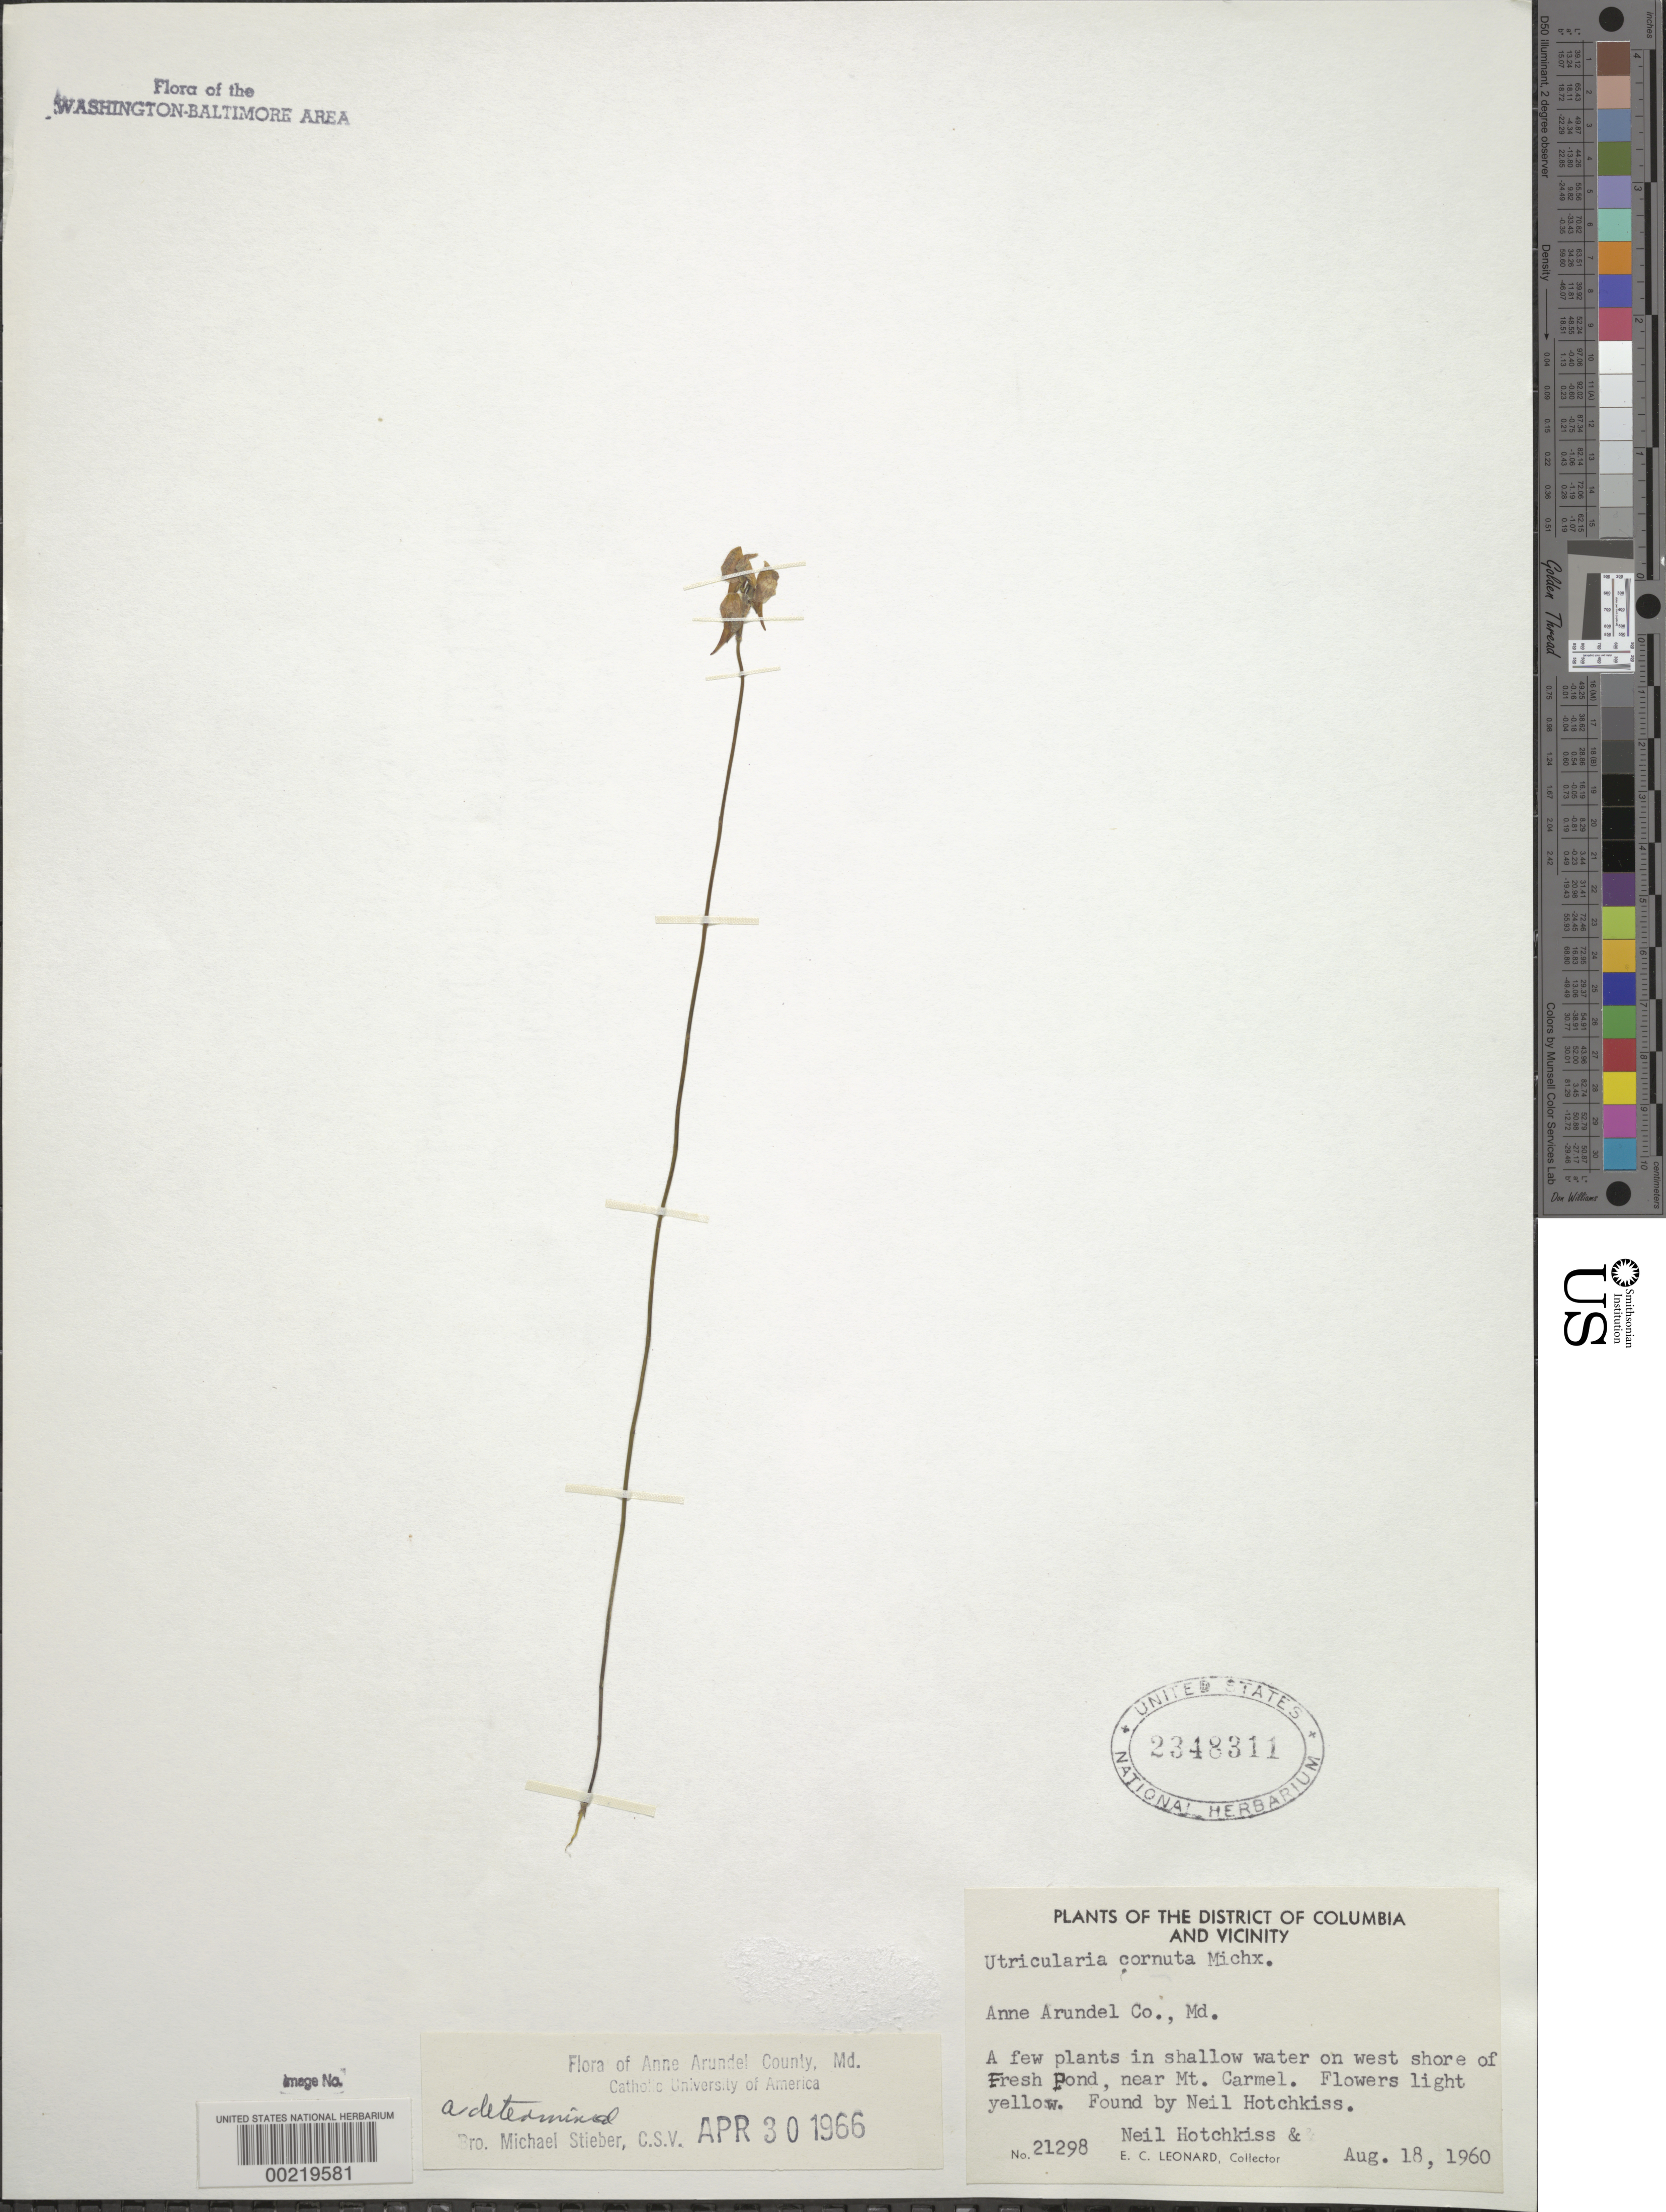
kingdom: Plantae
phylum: Tracheophyta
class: Magnoliopsida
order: Lamiales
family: Lentibulariaceae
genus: Utricularia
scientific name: Utricularia cornuta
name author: Michx.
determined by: Stieber, Bro. M.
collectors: N. Hotchkiss & E. C. Leonard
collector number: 21298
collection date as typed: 18 Aug 1960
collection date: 1960-08-18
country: United States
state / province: Maryland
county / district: Anne Arundel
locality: W shore of Fresh Pond, near Mt. Carmel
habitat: In shallow water on shore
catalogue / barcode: US 2348311